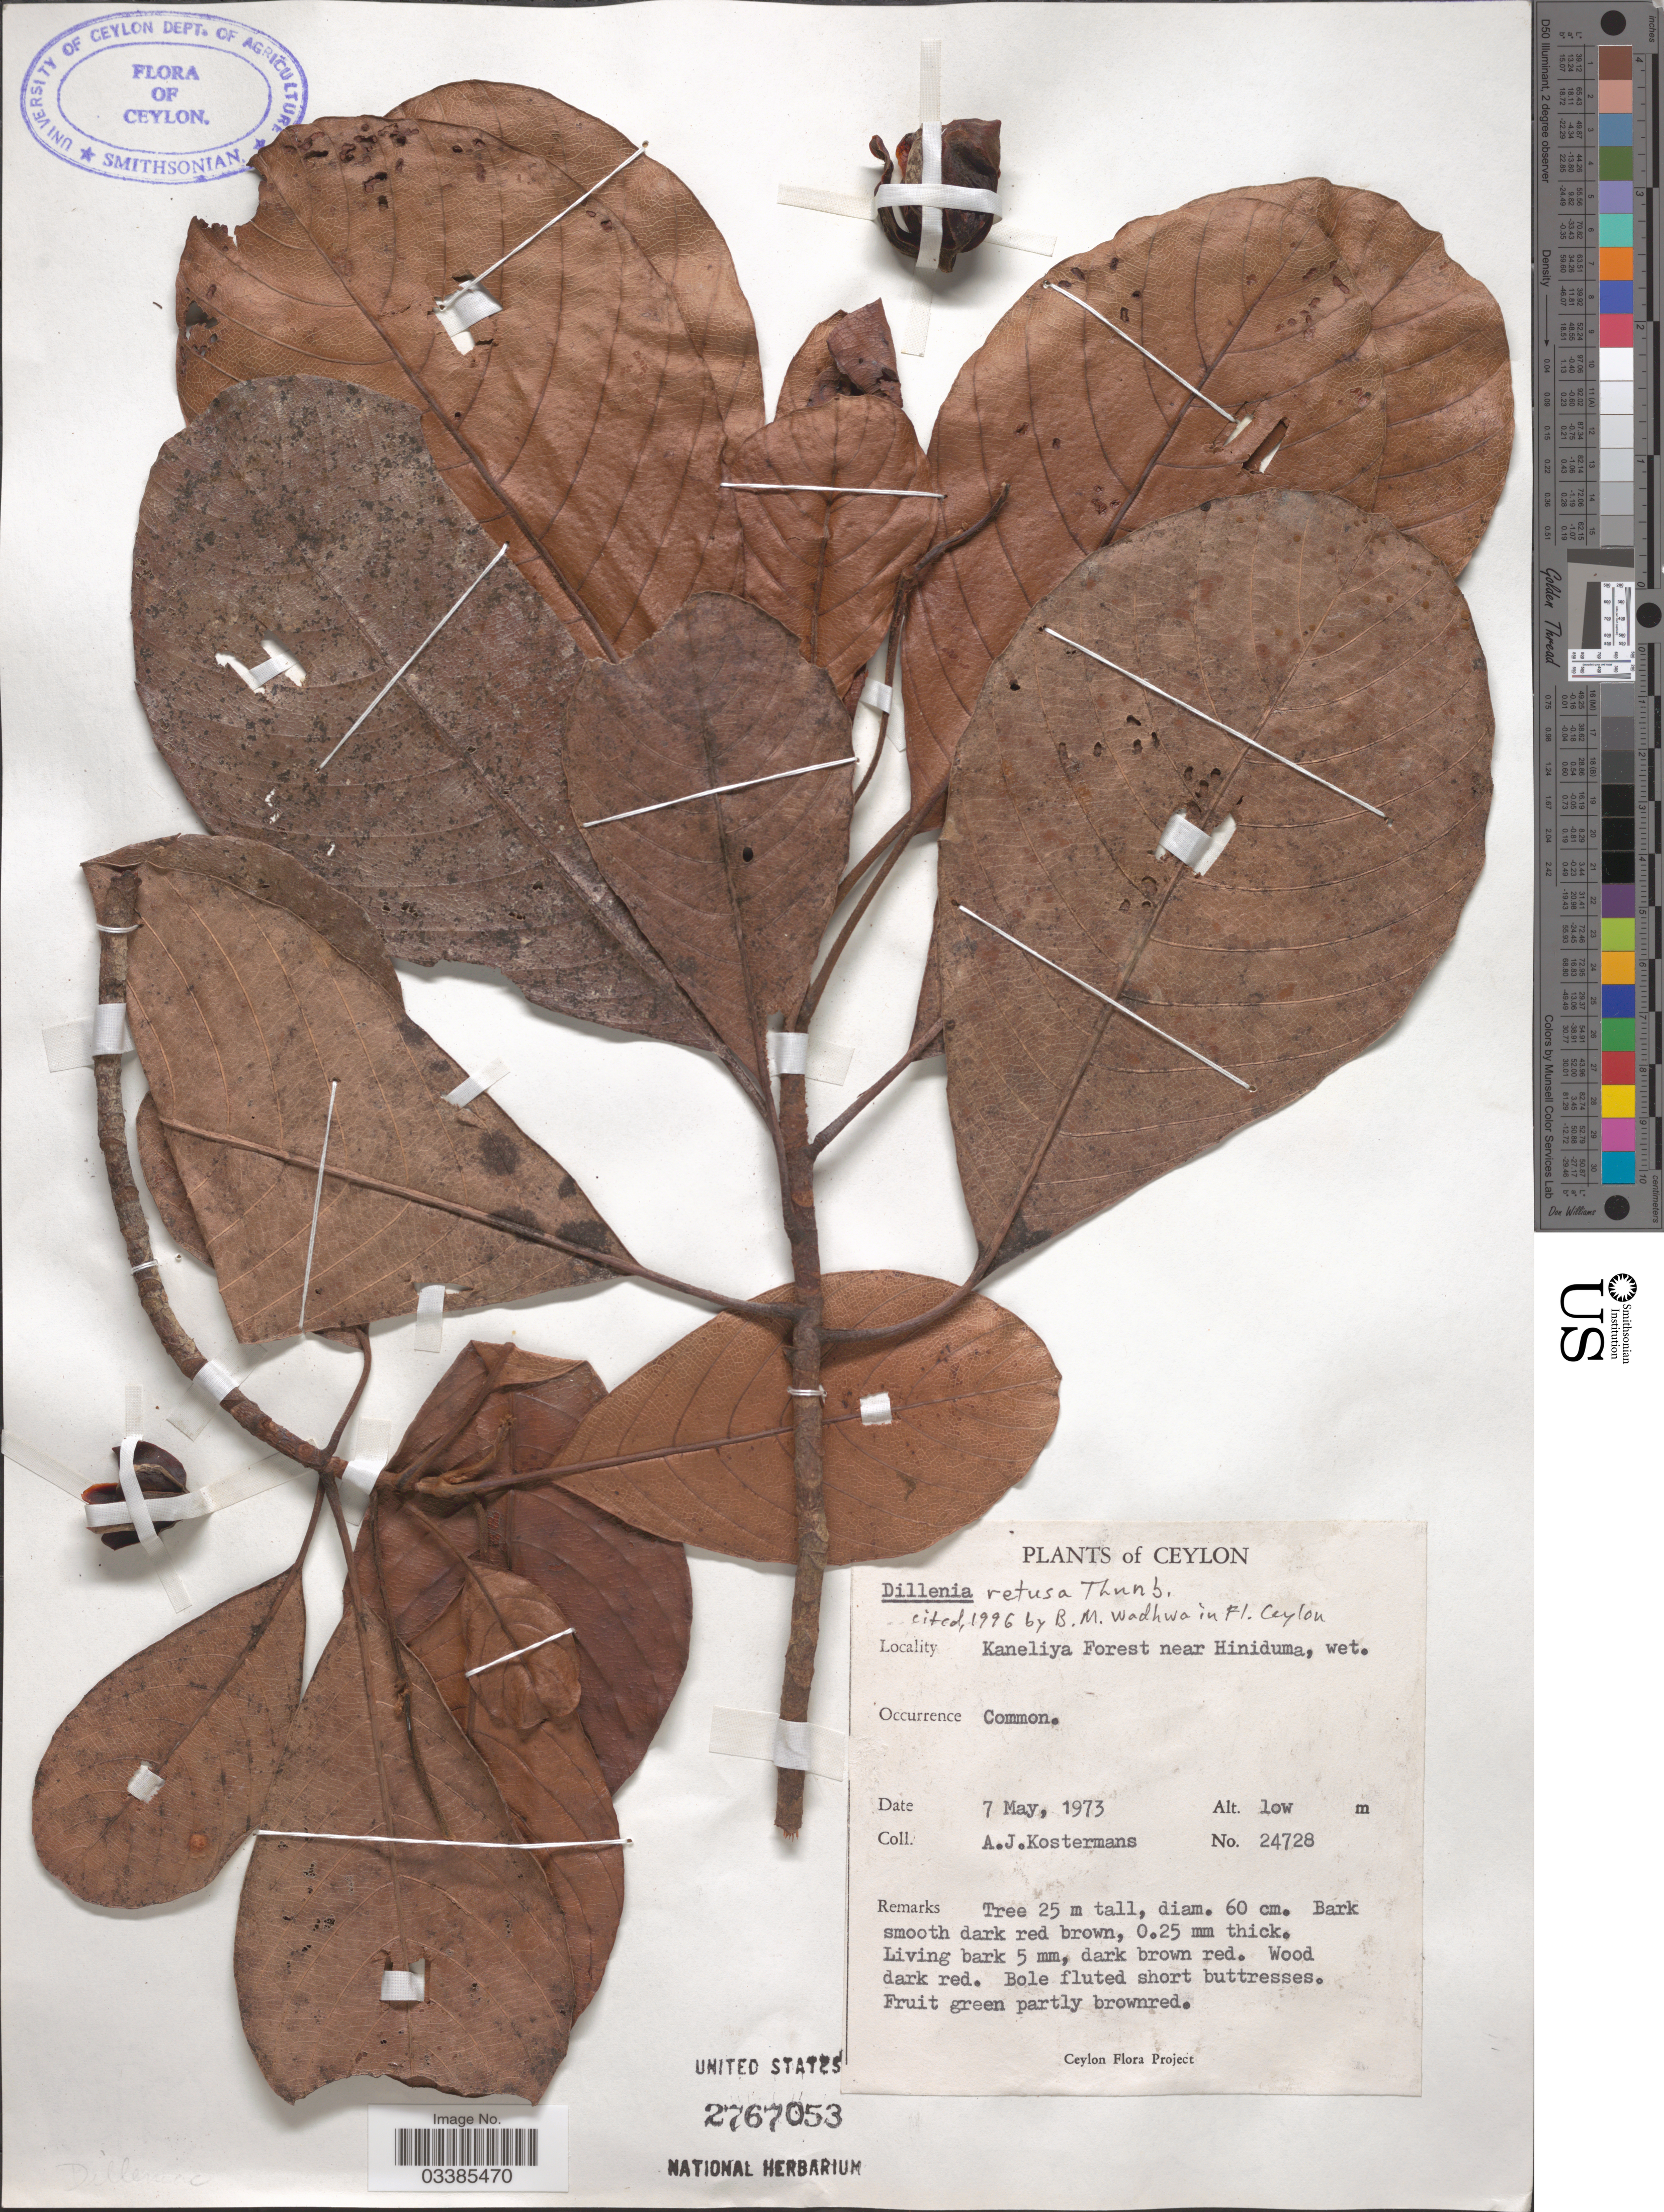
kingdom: Plantae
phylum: Tracheophyta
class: Magnoliopsida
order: Dilleniales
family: Dilleniaceae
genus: Dillenia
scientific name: Dillenia retusa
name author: Thunb.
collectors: A. J. G. Kostermans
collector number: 24728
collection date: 1973-05-07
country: Sri Lanka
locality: Ceylon. Kaneliya Forest near Hiniduma.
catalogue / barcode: US 2767053